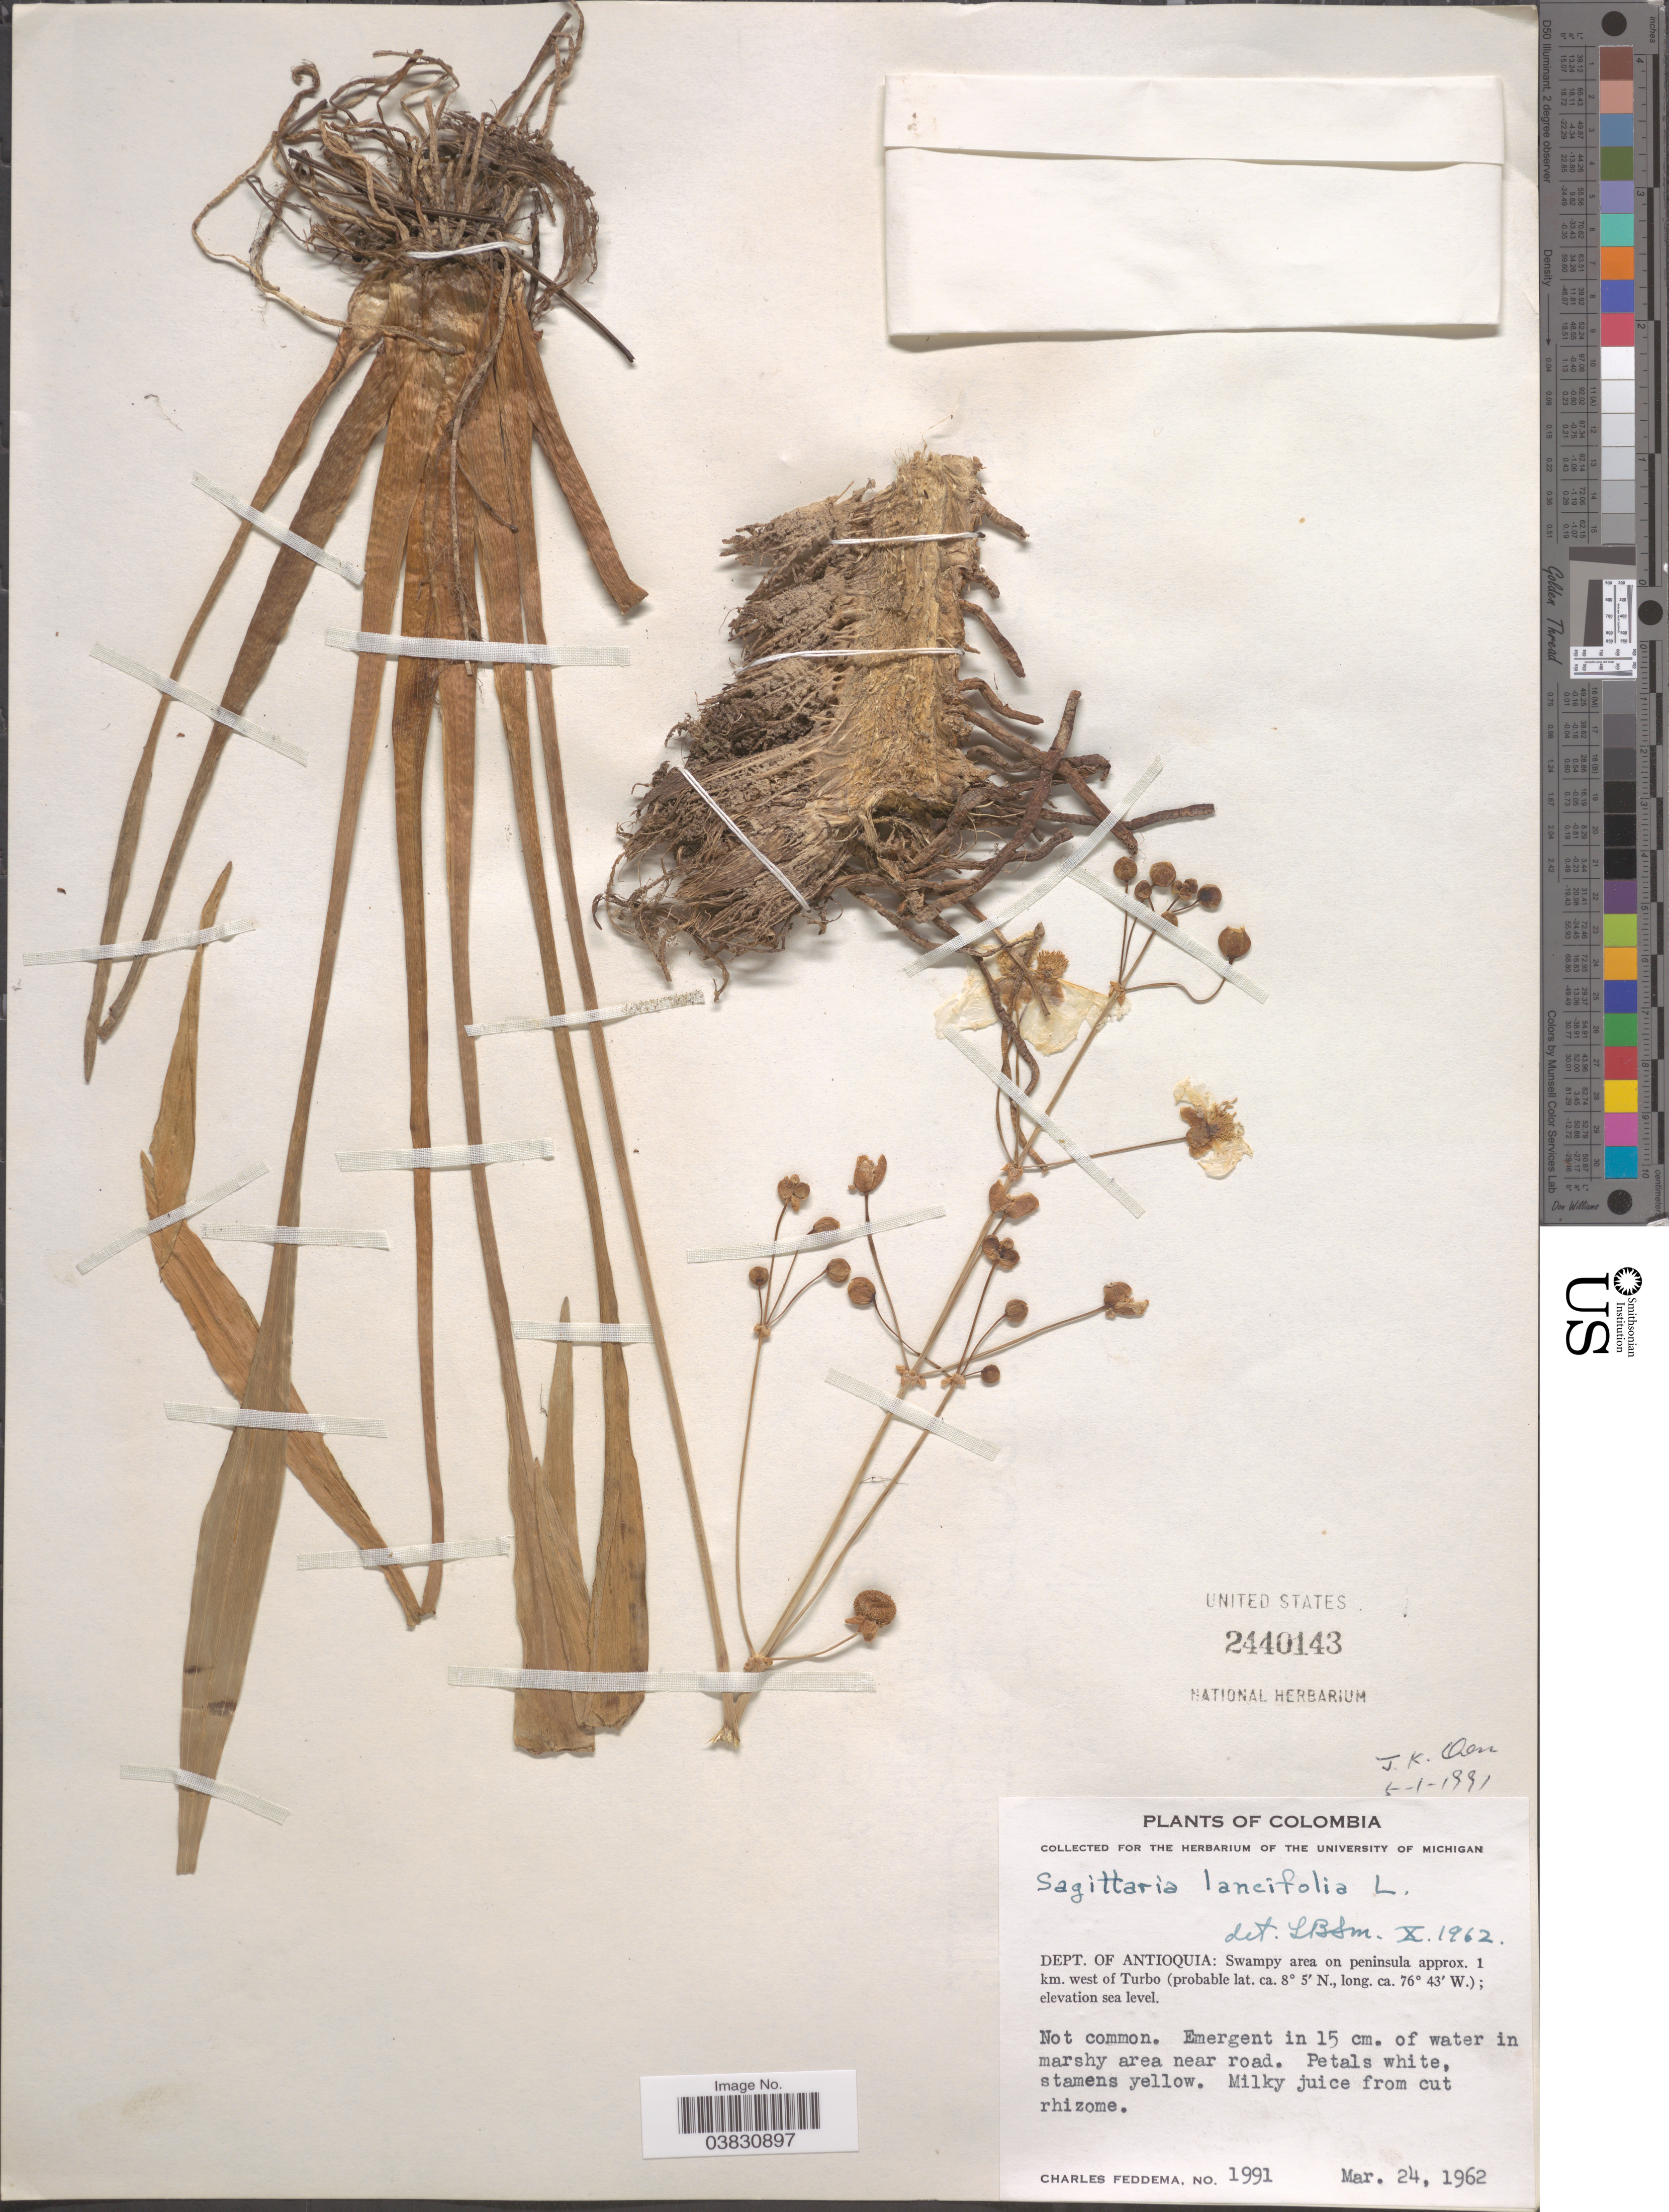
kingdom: Plantae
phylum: Tracheophyta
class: Liliopsida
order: Alismatales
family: Alismataceae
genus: Sagittaria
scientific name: Sagittaria lancifolia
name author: L.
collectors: C. Feddema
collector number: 1991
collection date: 1962-03-24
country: Colombia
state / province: Antioquia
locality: Dept. of Antioquia: Swampy area on peninsula approx. 1 km. west of Turbo.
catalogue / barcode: US 2440143